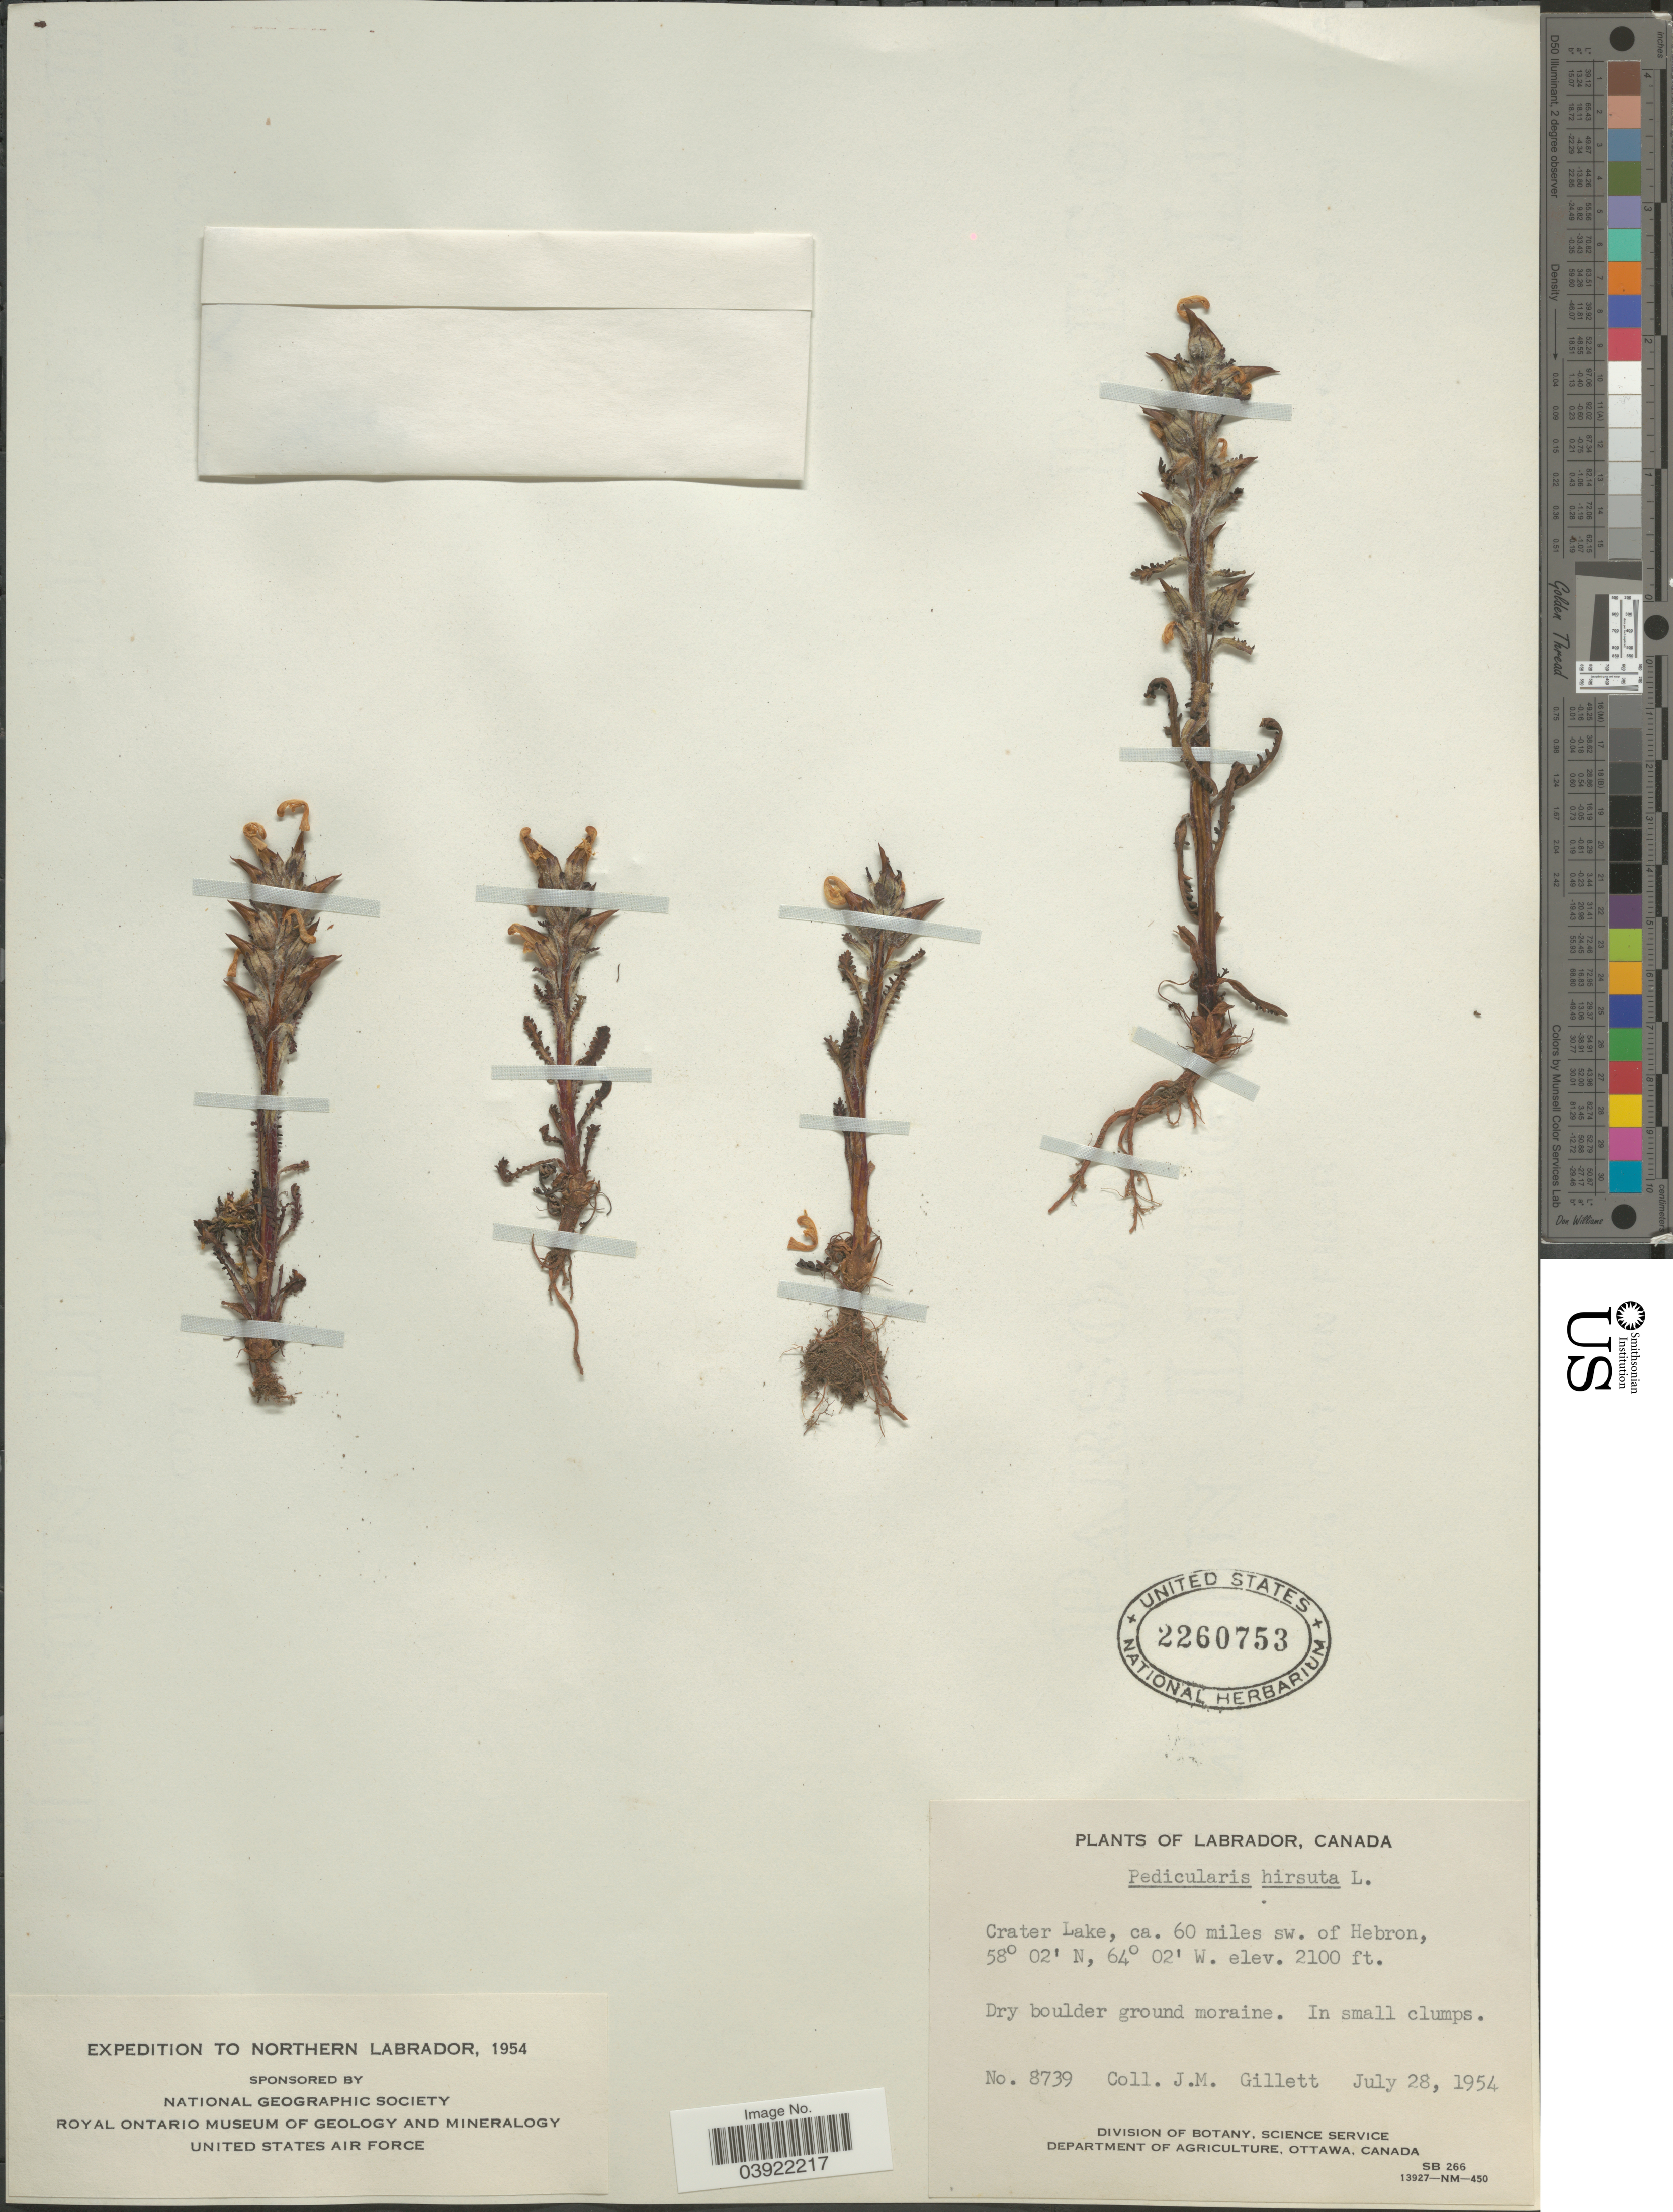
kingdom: Plantae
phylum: Tracheophyta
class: Magnoliopsida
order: Lamiales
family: Orobanchaceae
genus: Pedicularis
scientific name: Pedicularis hirsuta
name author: L.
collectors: J. M. Gillett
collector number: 8739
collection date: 1954-07-28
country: Canada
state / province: Newfoundland and Labrador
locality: Northern Labrador. Labrador. Crater Lake, ca. 60 miles sw. of Hebron.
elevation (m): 640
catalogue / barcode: US 2260753